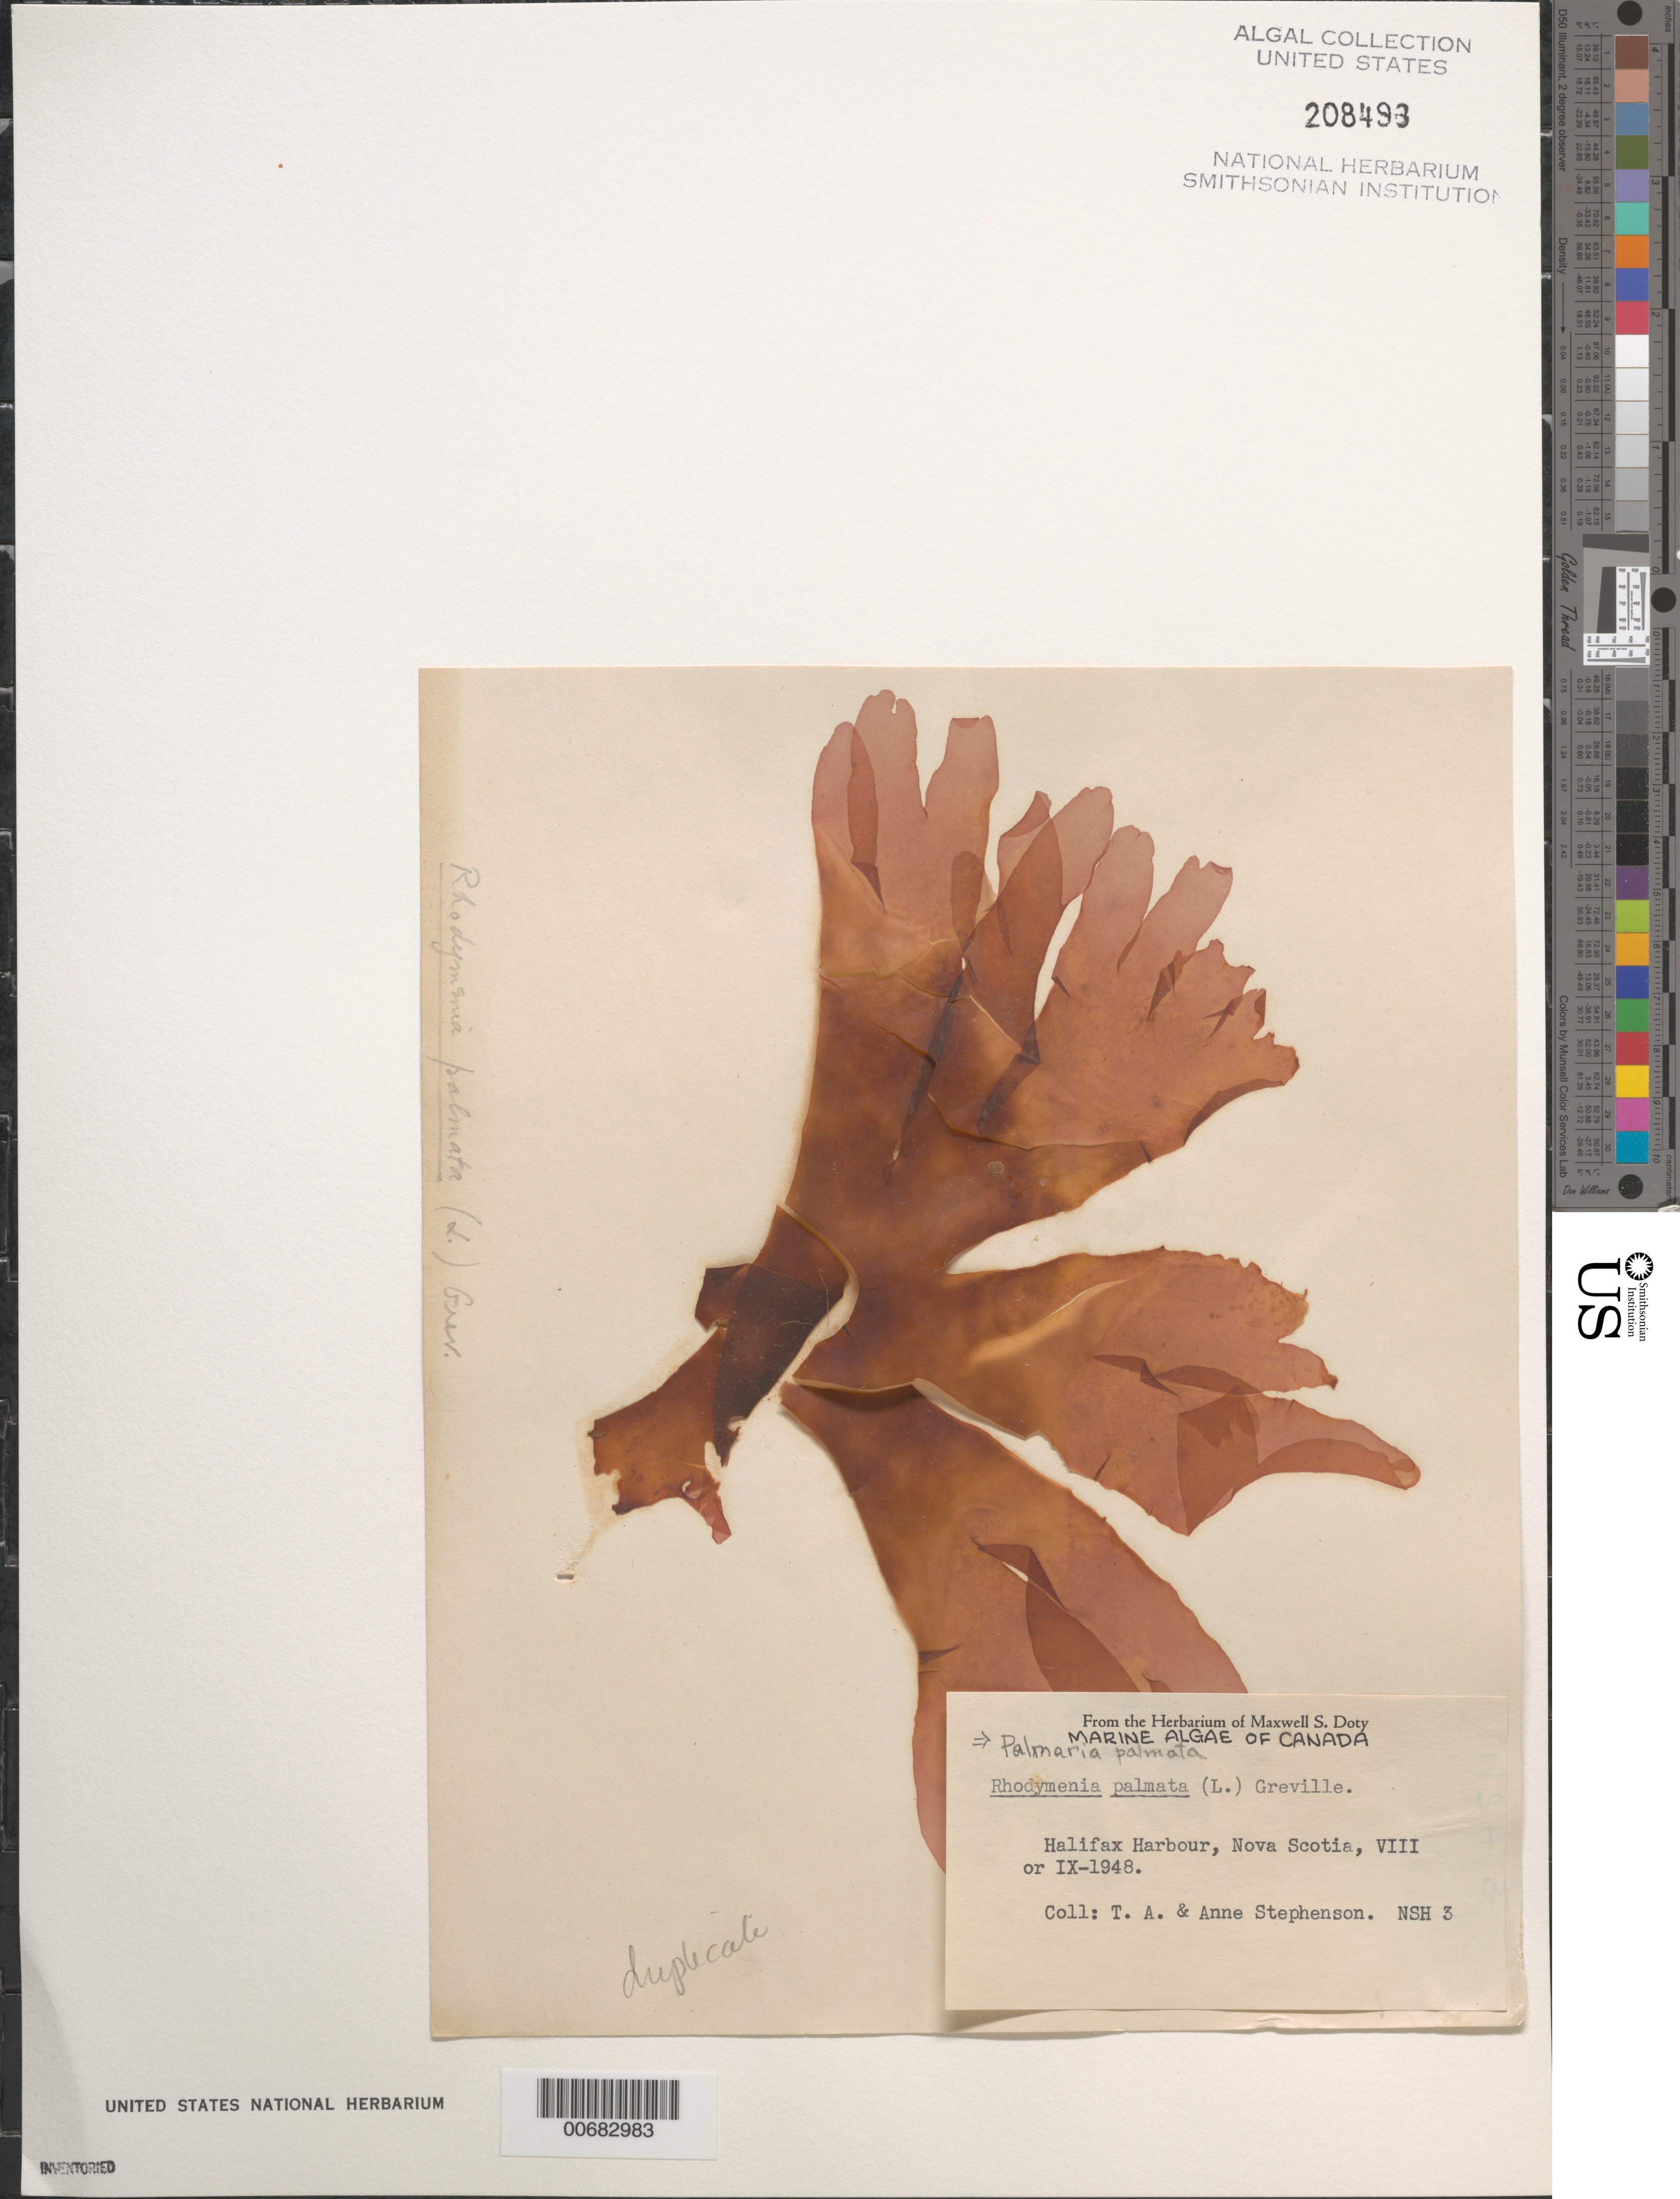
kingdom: Plantae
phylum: Rhodophyta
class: Florideophyceae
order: Palmariales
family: Palmariaceae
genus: Palmaria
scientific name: Palmaria palmata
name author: (L.) F. Weber & D. Mohr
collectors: T. Stephenson & A. Stephenson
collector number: NSH 3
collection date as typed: Aug 1948 or -- Sep 1948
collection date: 1948-08 or 1948-09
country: Canada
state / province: Nova Scotia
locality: Halifax Harbour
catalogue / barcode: US 208493